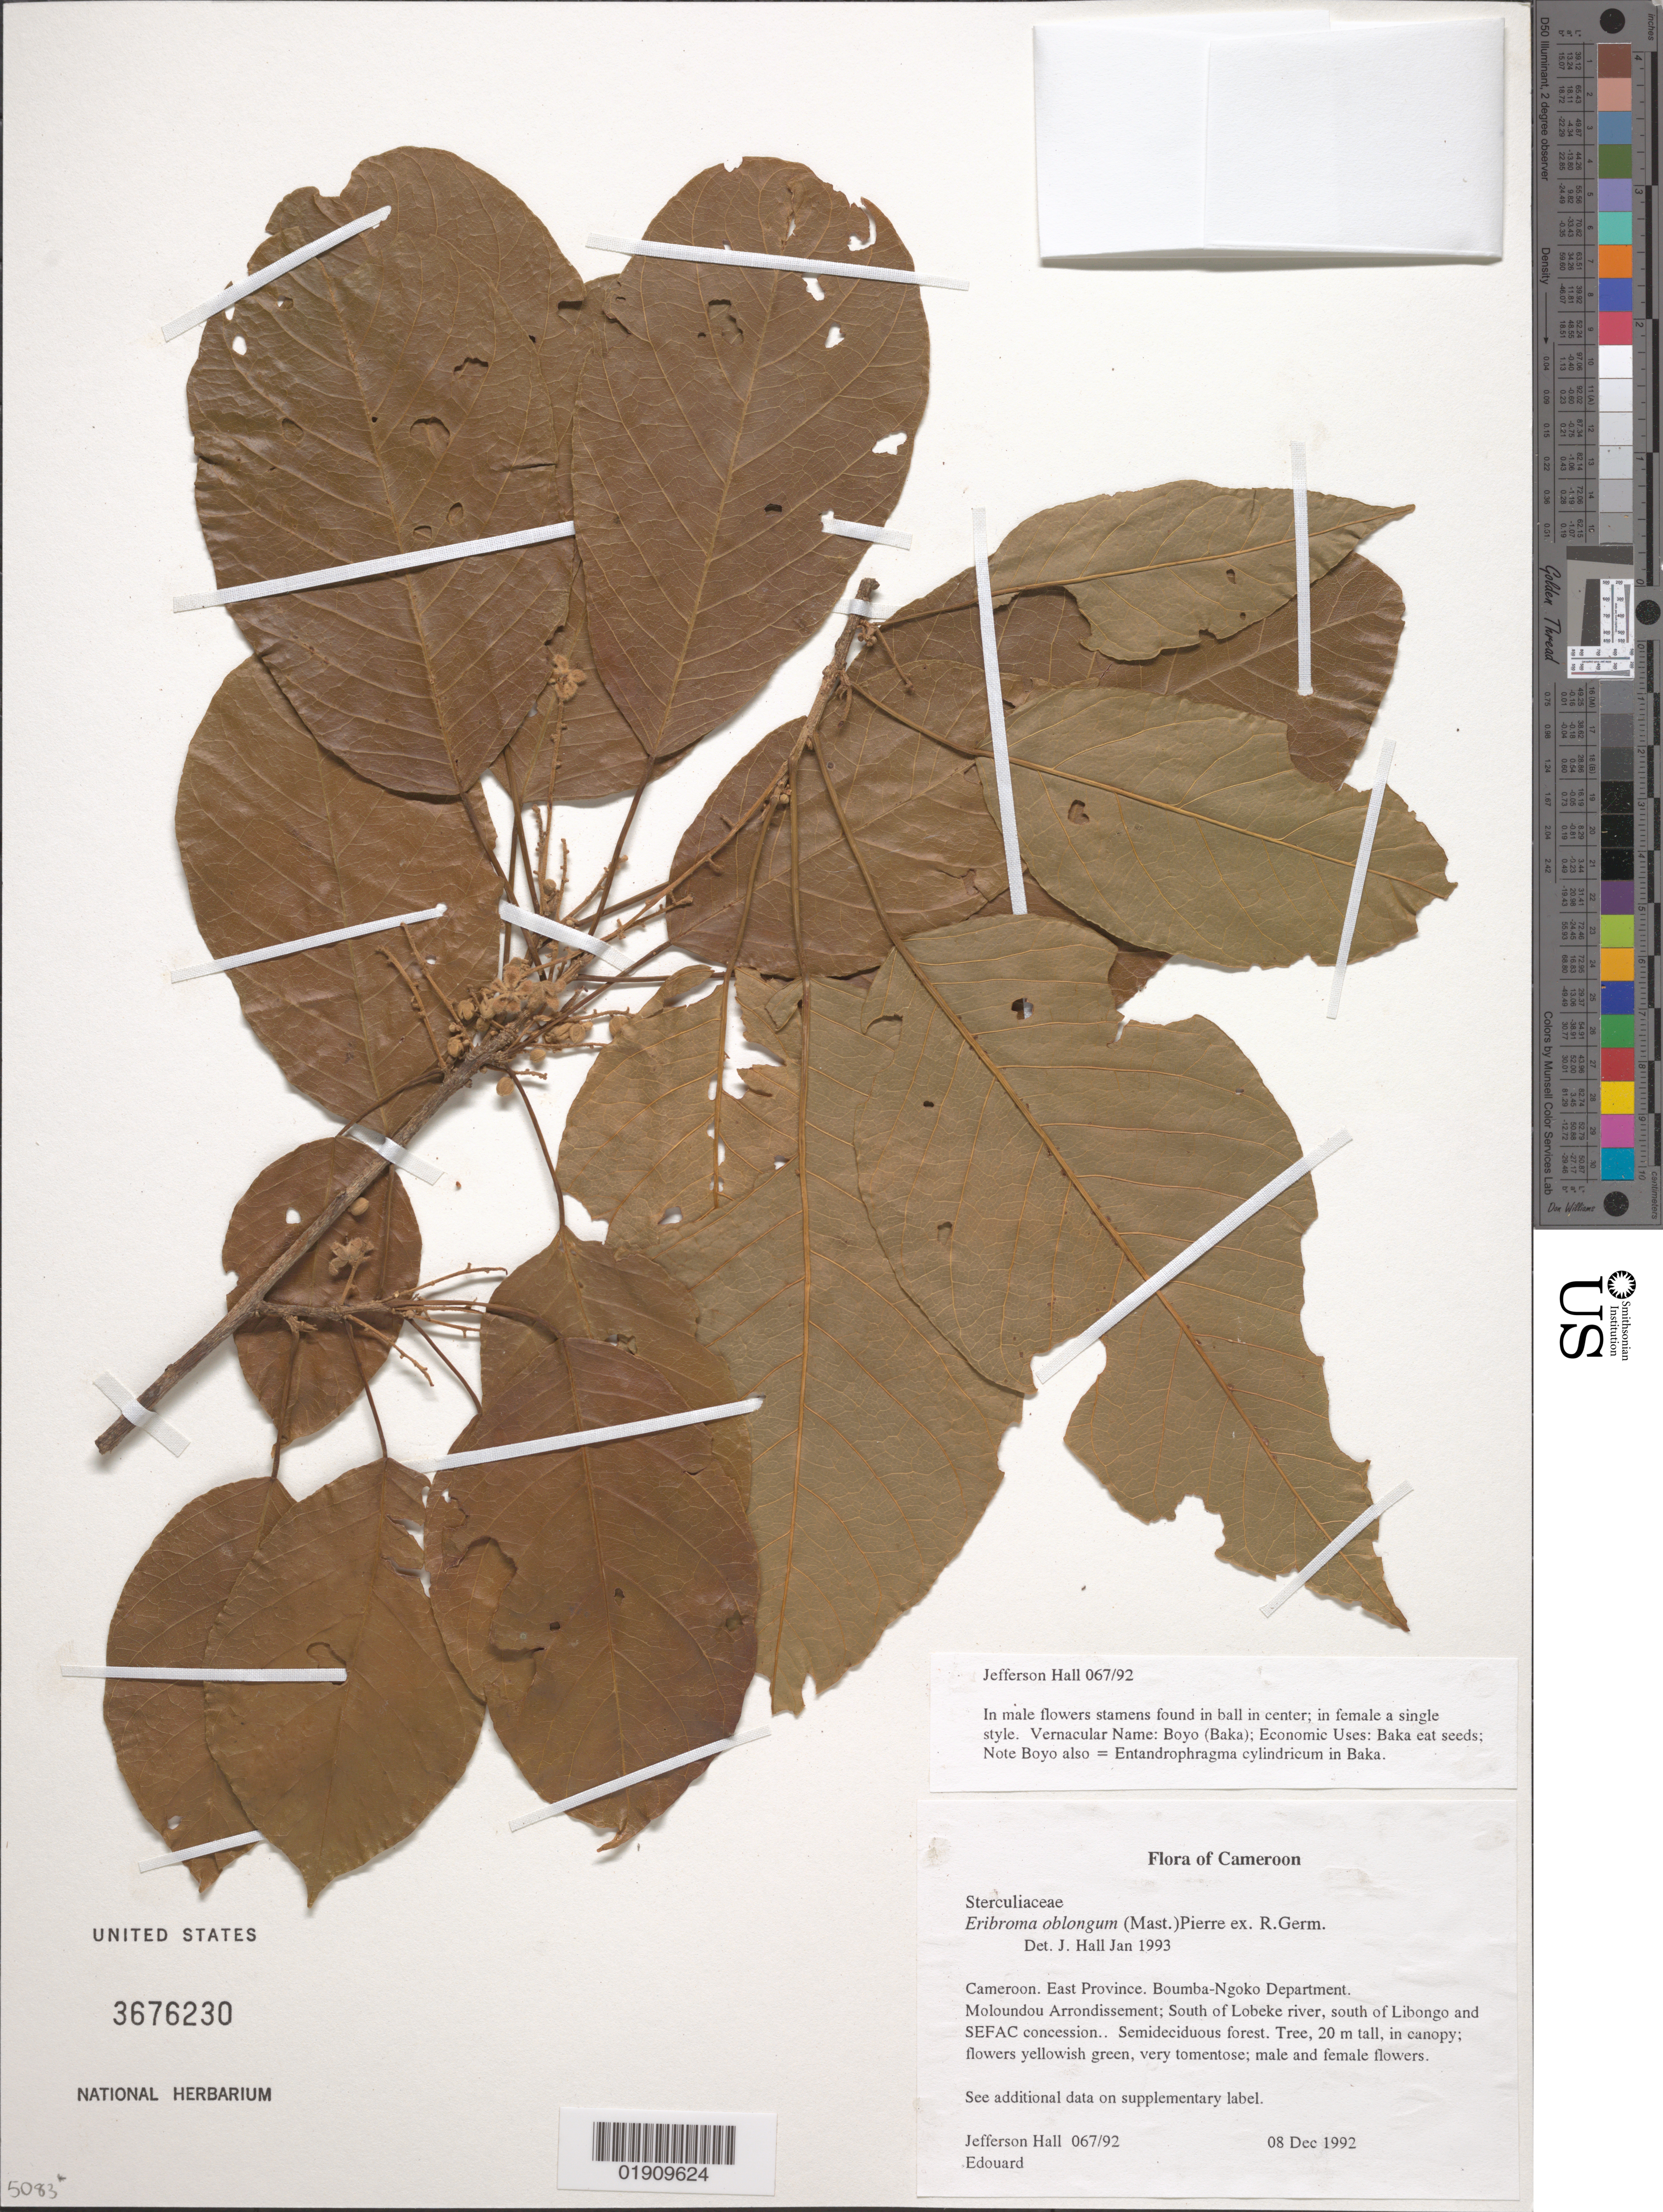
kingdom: Plantae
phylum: Tracheophyta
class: Magnoliopsida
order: Malvales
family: Malvaceae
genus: Sterculia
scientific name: Sterculia oblonga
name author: Mast.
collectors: J. Hall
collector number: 069/72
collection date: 1992-12-08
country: Cameroon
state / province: Est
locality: Boumba-Ngoko Department. Boumba-Ngoko Department. Moloundou Arroundissement; South of Lobeke river, south of Libongo and SEFAC concession.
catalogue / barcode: US 3676230